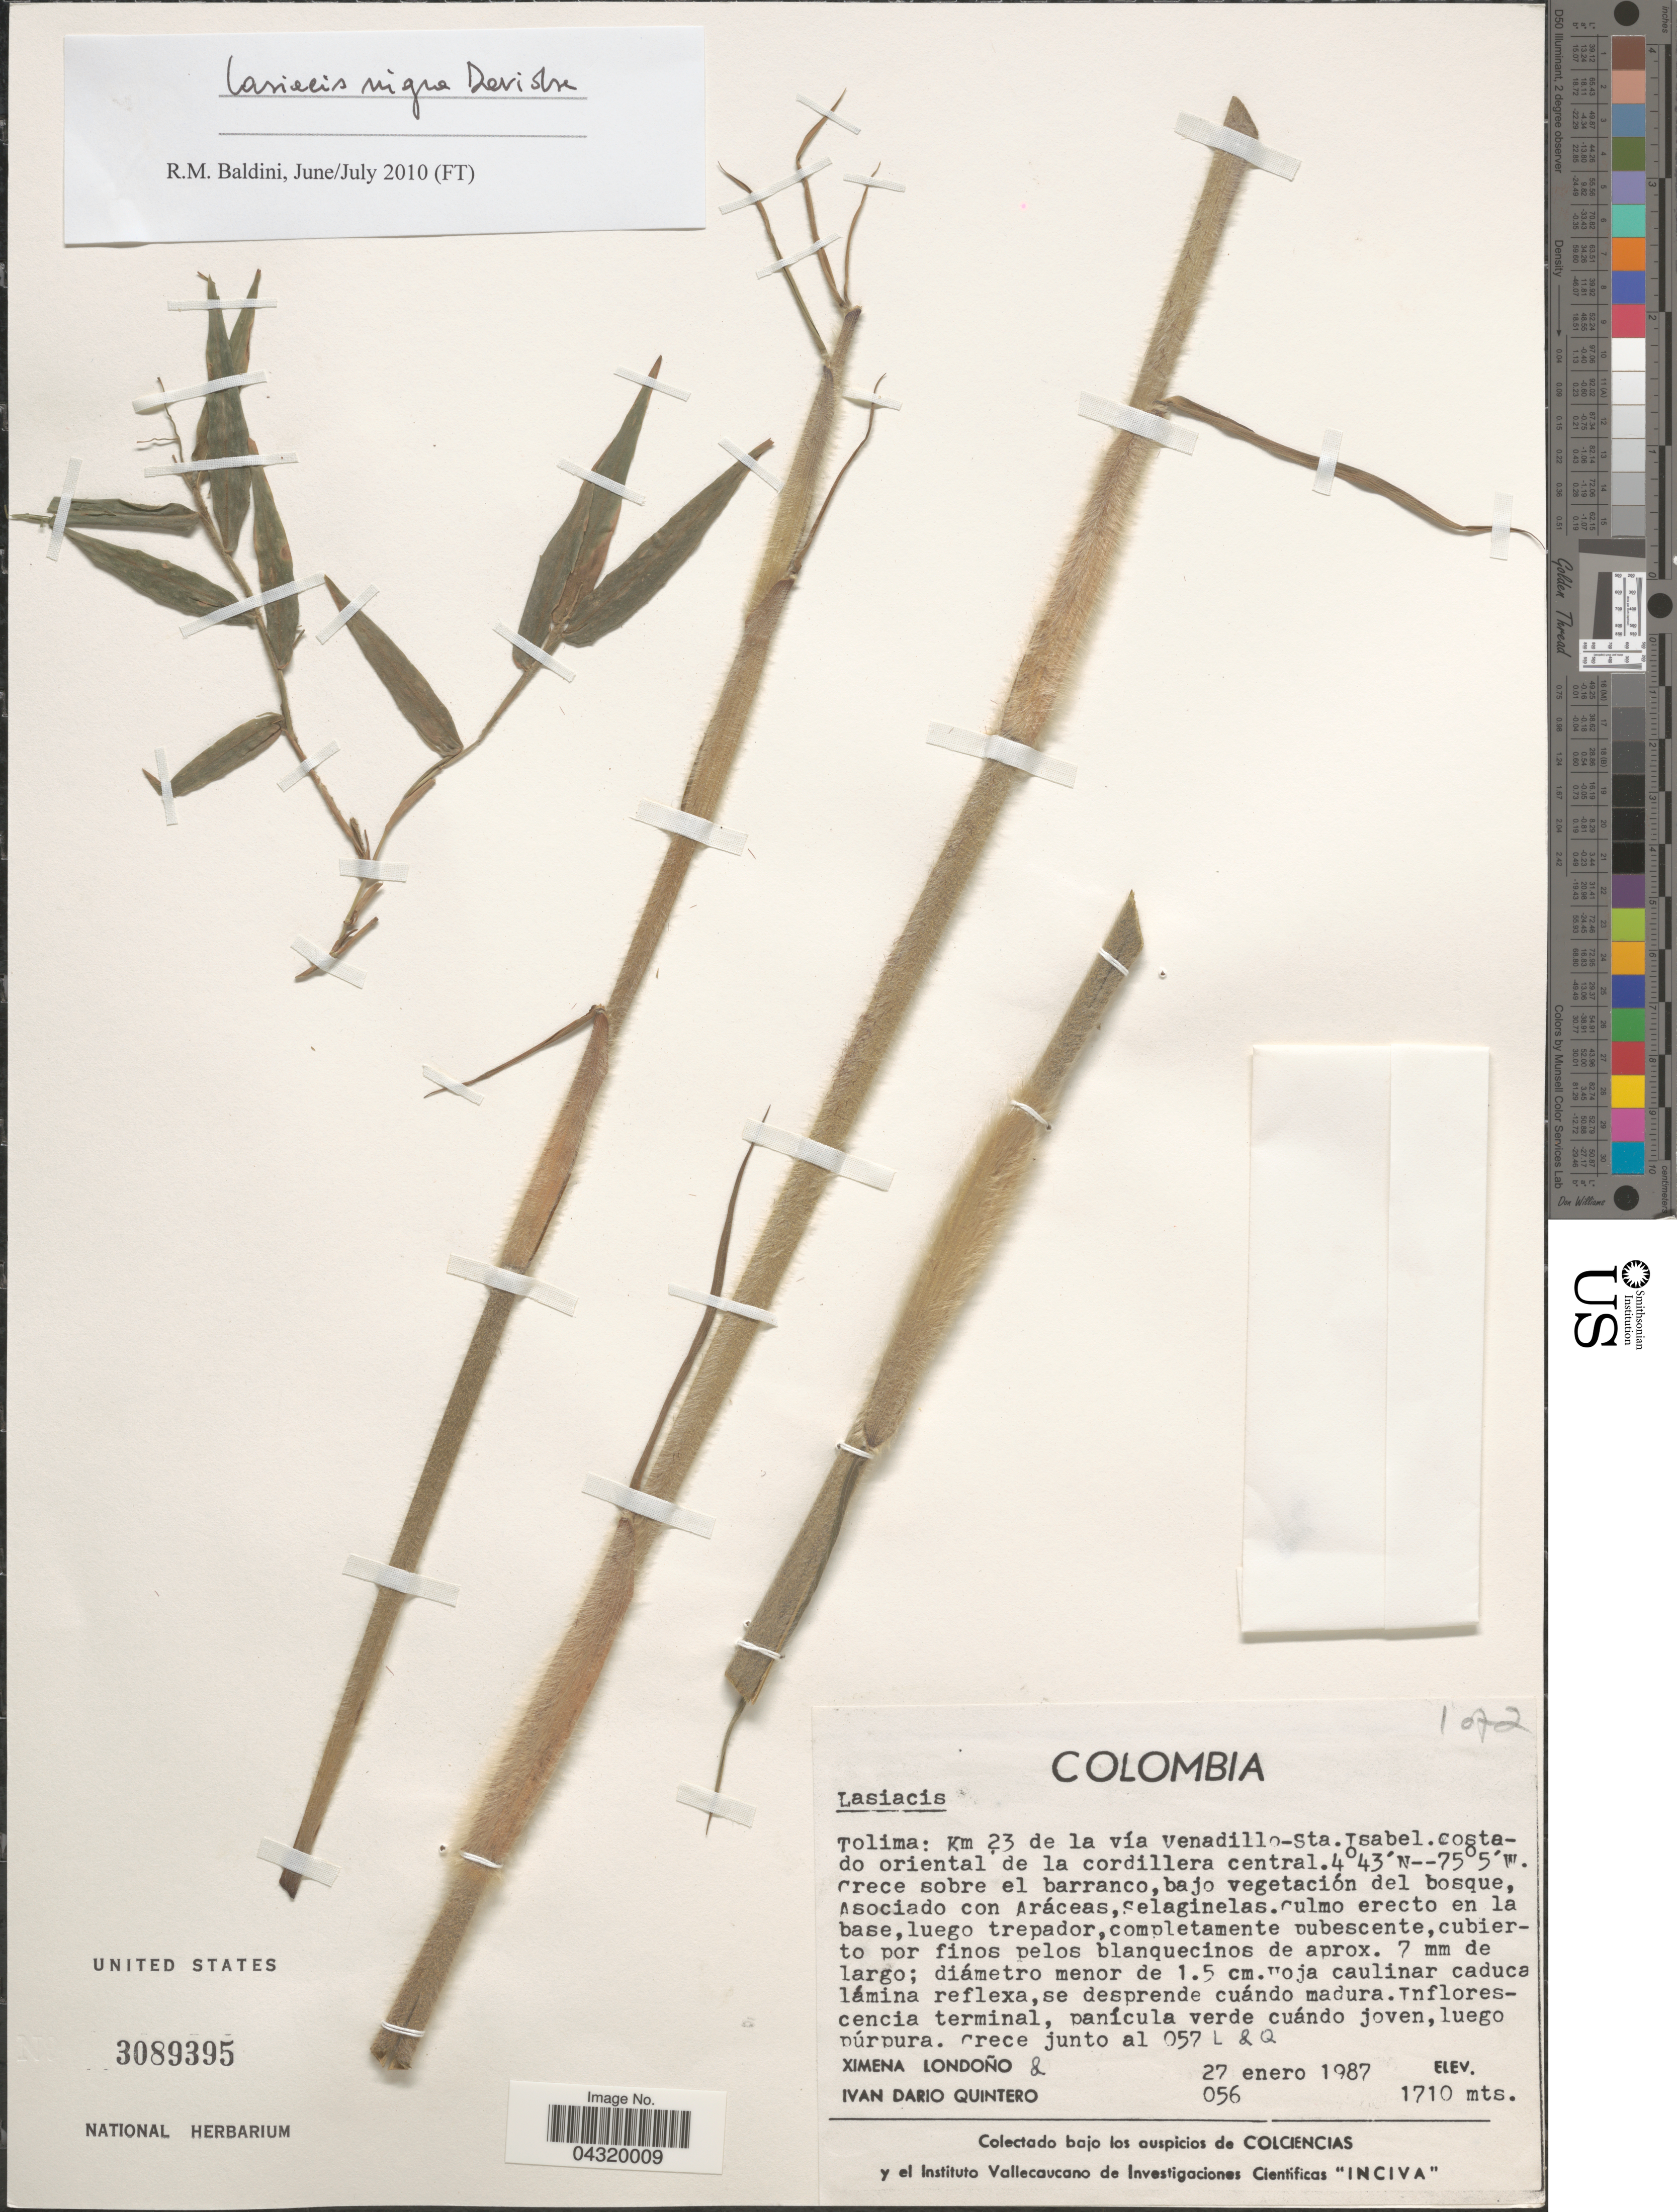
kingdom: Plantae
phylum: Tracheophyta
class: Liliopsida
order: Poales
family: Poaceae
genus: Lasiacis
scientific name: Lasiacis nigra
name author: Davidse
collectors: X. Londoño & I. Quintero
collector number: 056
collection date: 1987-01-27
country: Colombia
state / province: Tolima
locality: Km 23 de la vía Venadillo-Sta.Isabel.Costado oriental de la cordillera central.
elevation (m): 1710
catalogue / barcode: US 3089395